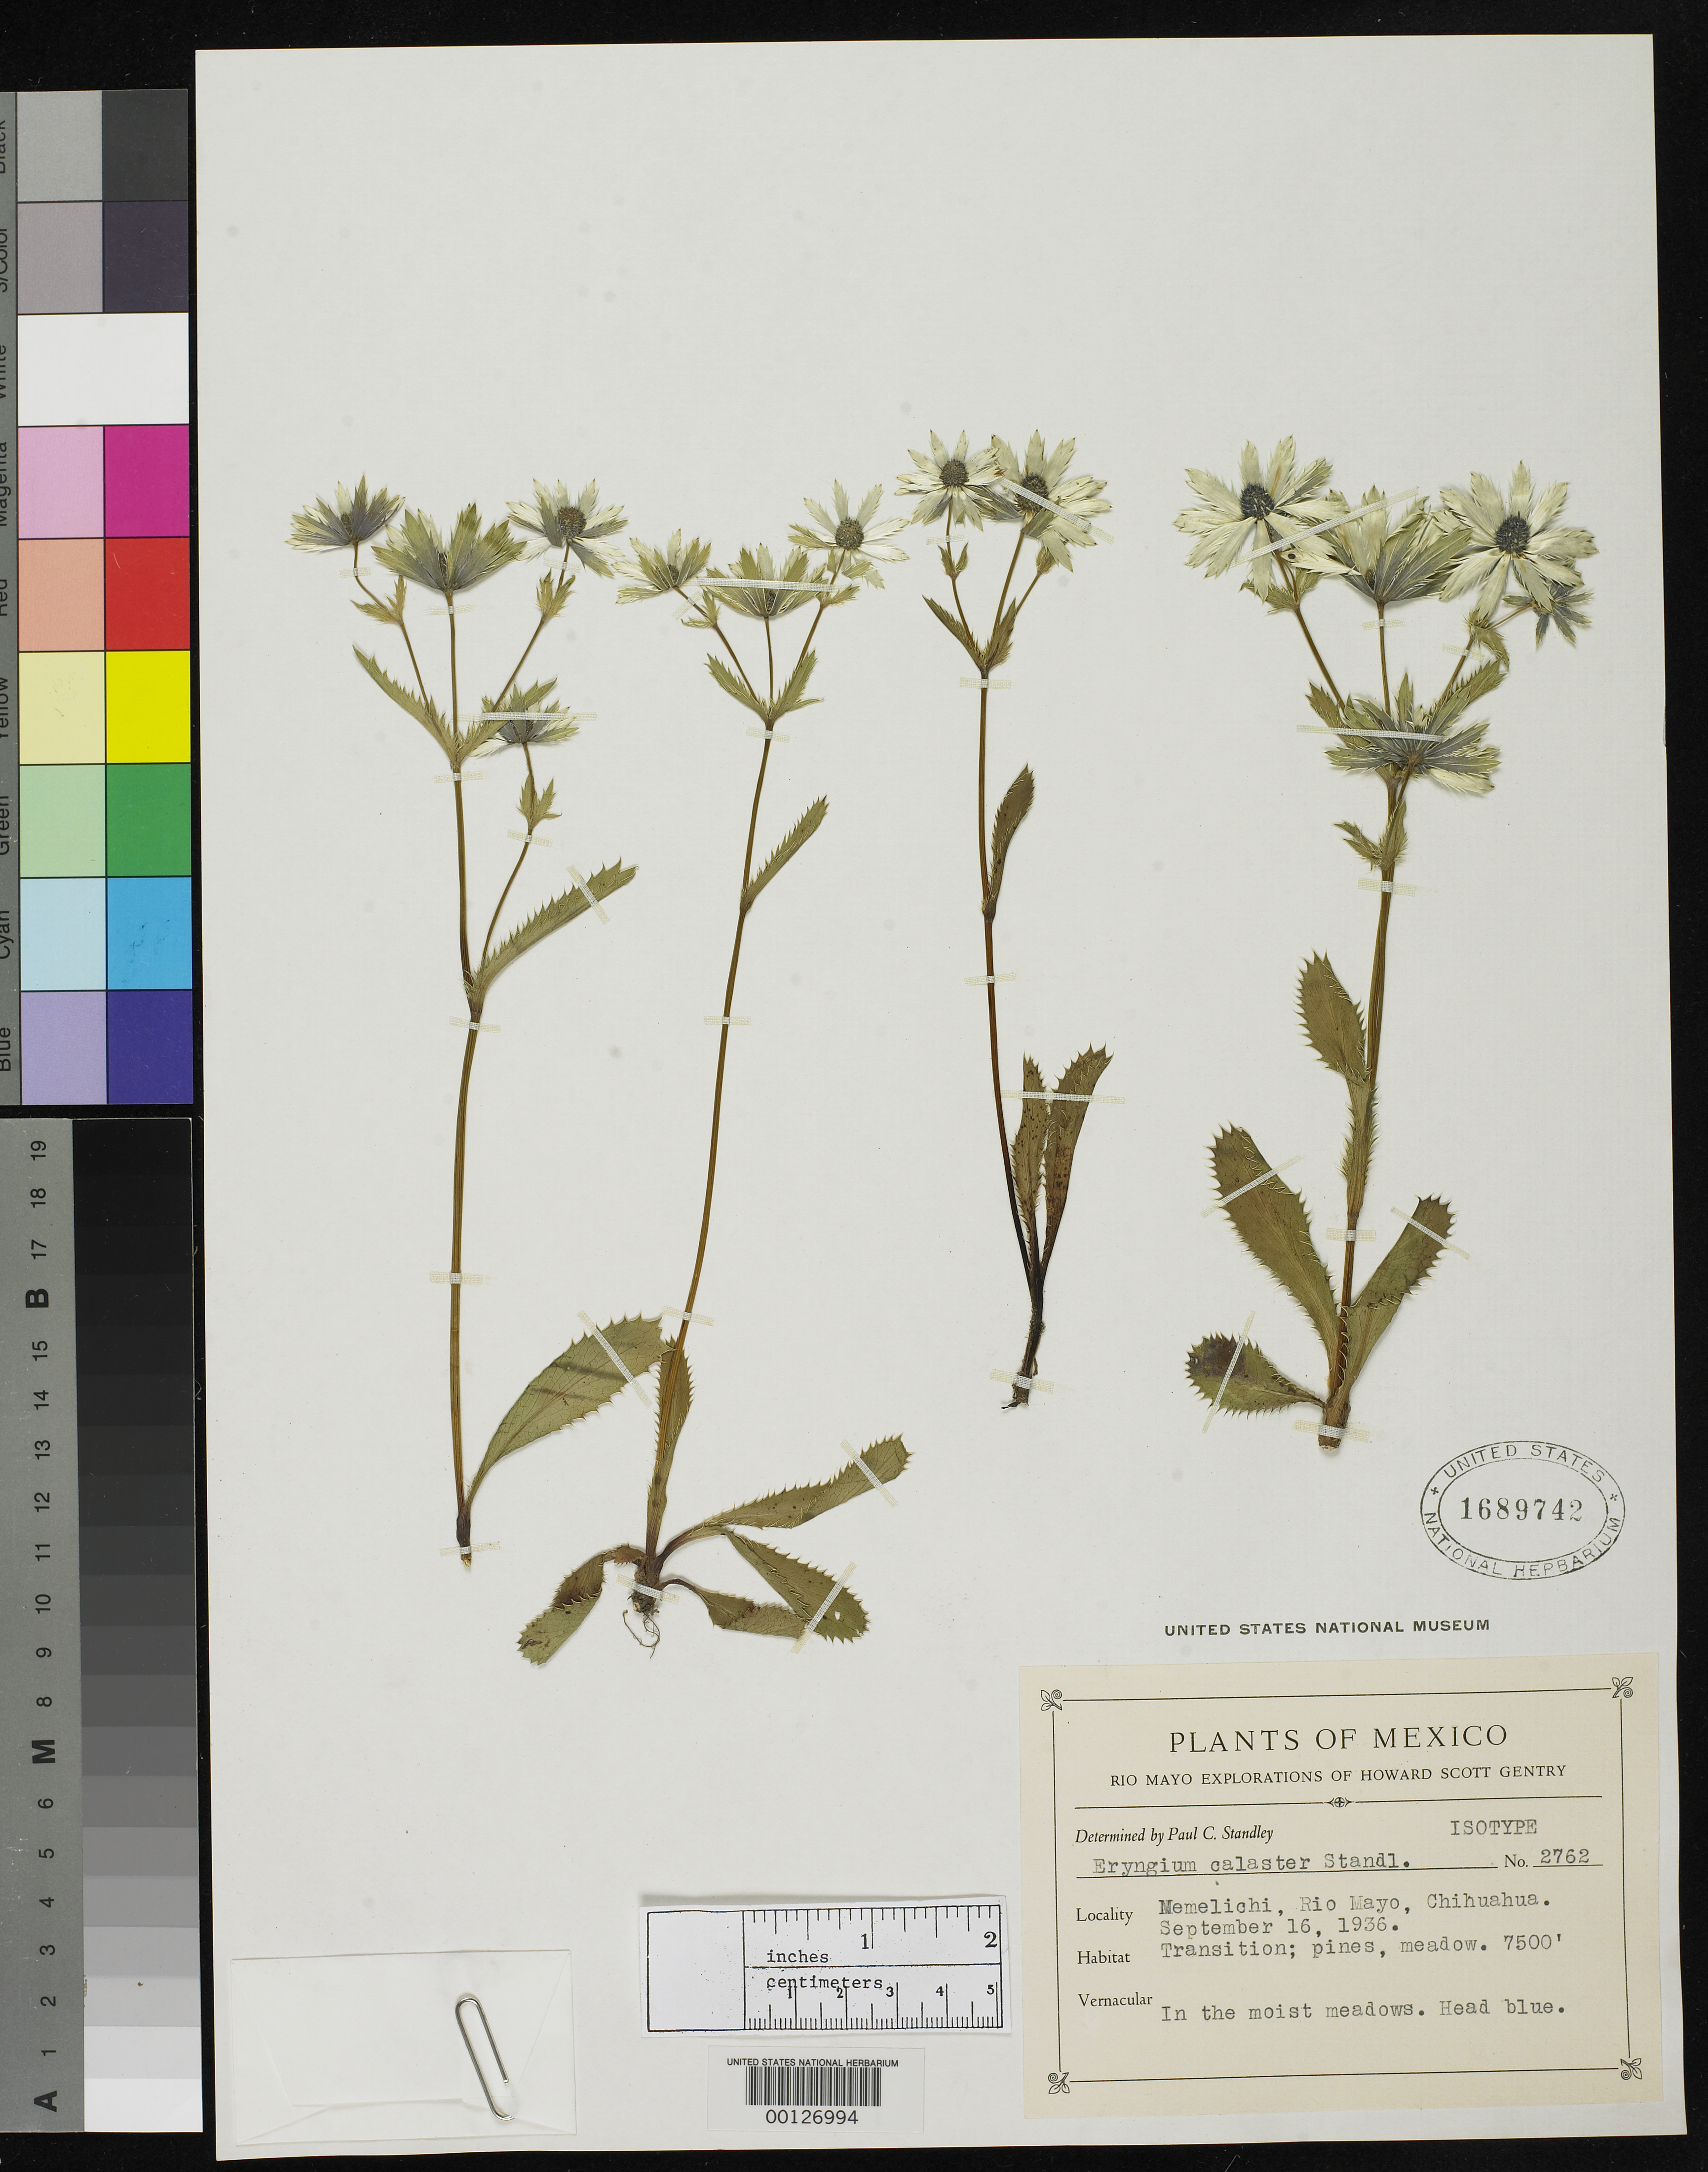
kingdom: Plantae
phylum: Tracheophyta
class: Magnoliopsida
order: Apiales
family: Apiaceae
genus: Eryngium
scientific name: Eryngium calaster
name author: Standl.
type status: Isotype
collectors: H. S. Gentry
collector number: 2762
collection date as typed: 16 Sep 1936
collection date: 1936-09-16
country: Mexico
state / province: Chihuahua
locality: Memelichi, Rio Mayo.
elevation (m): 2250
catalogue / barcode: US 1689742